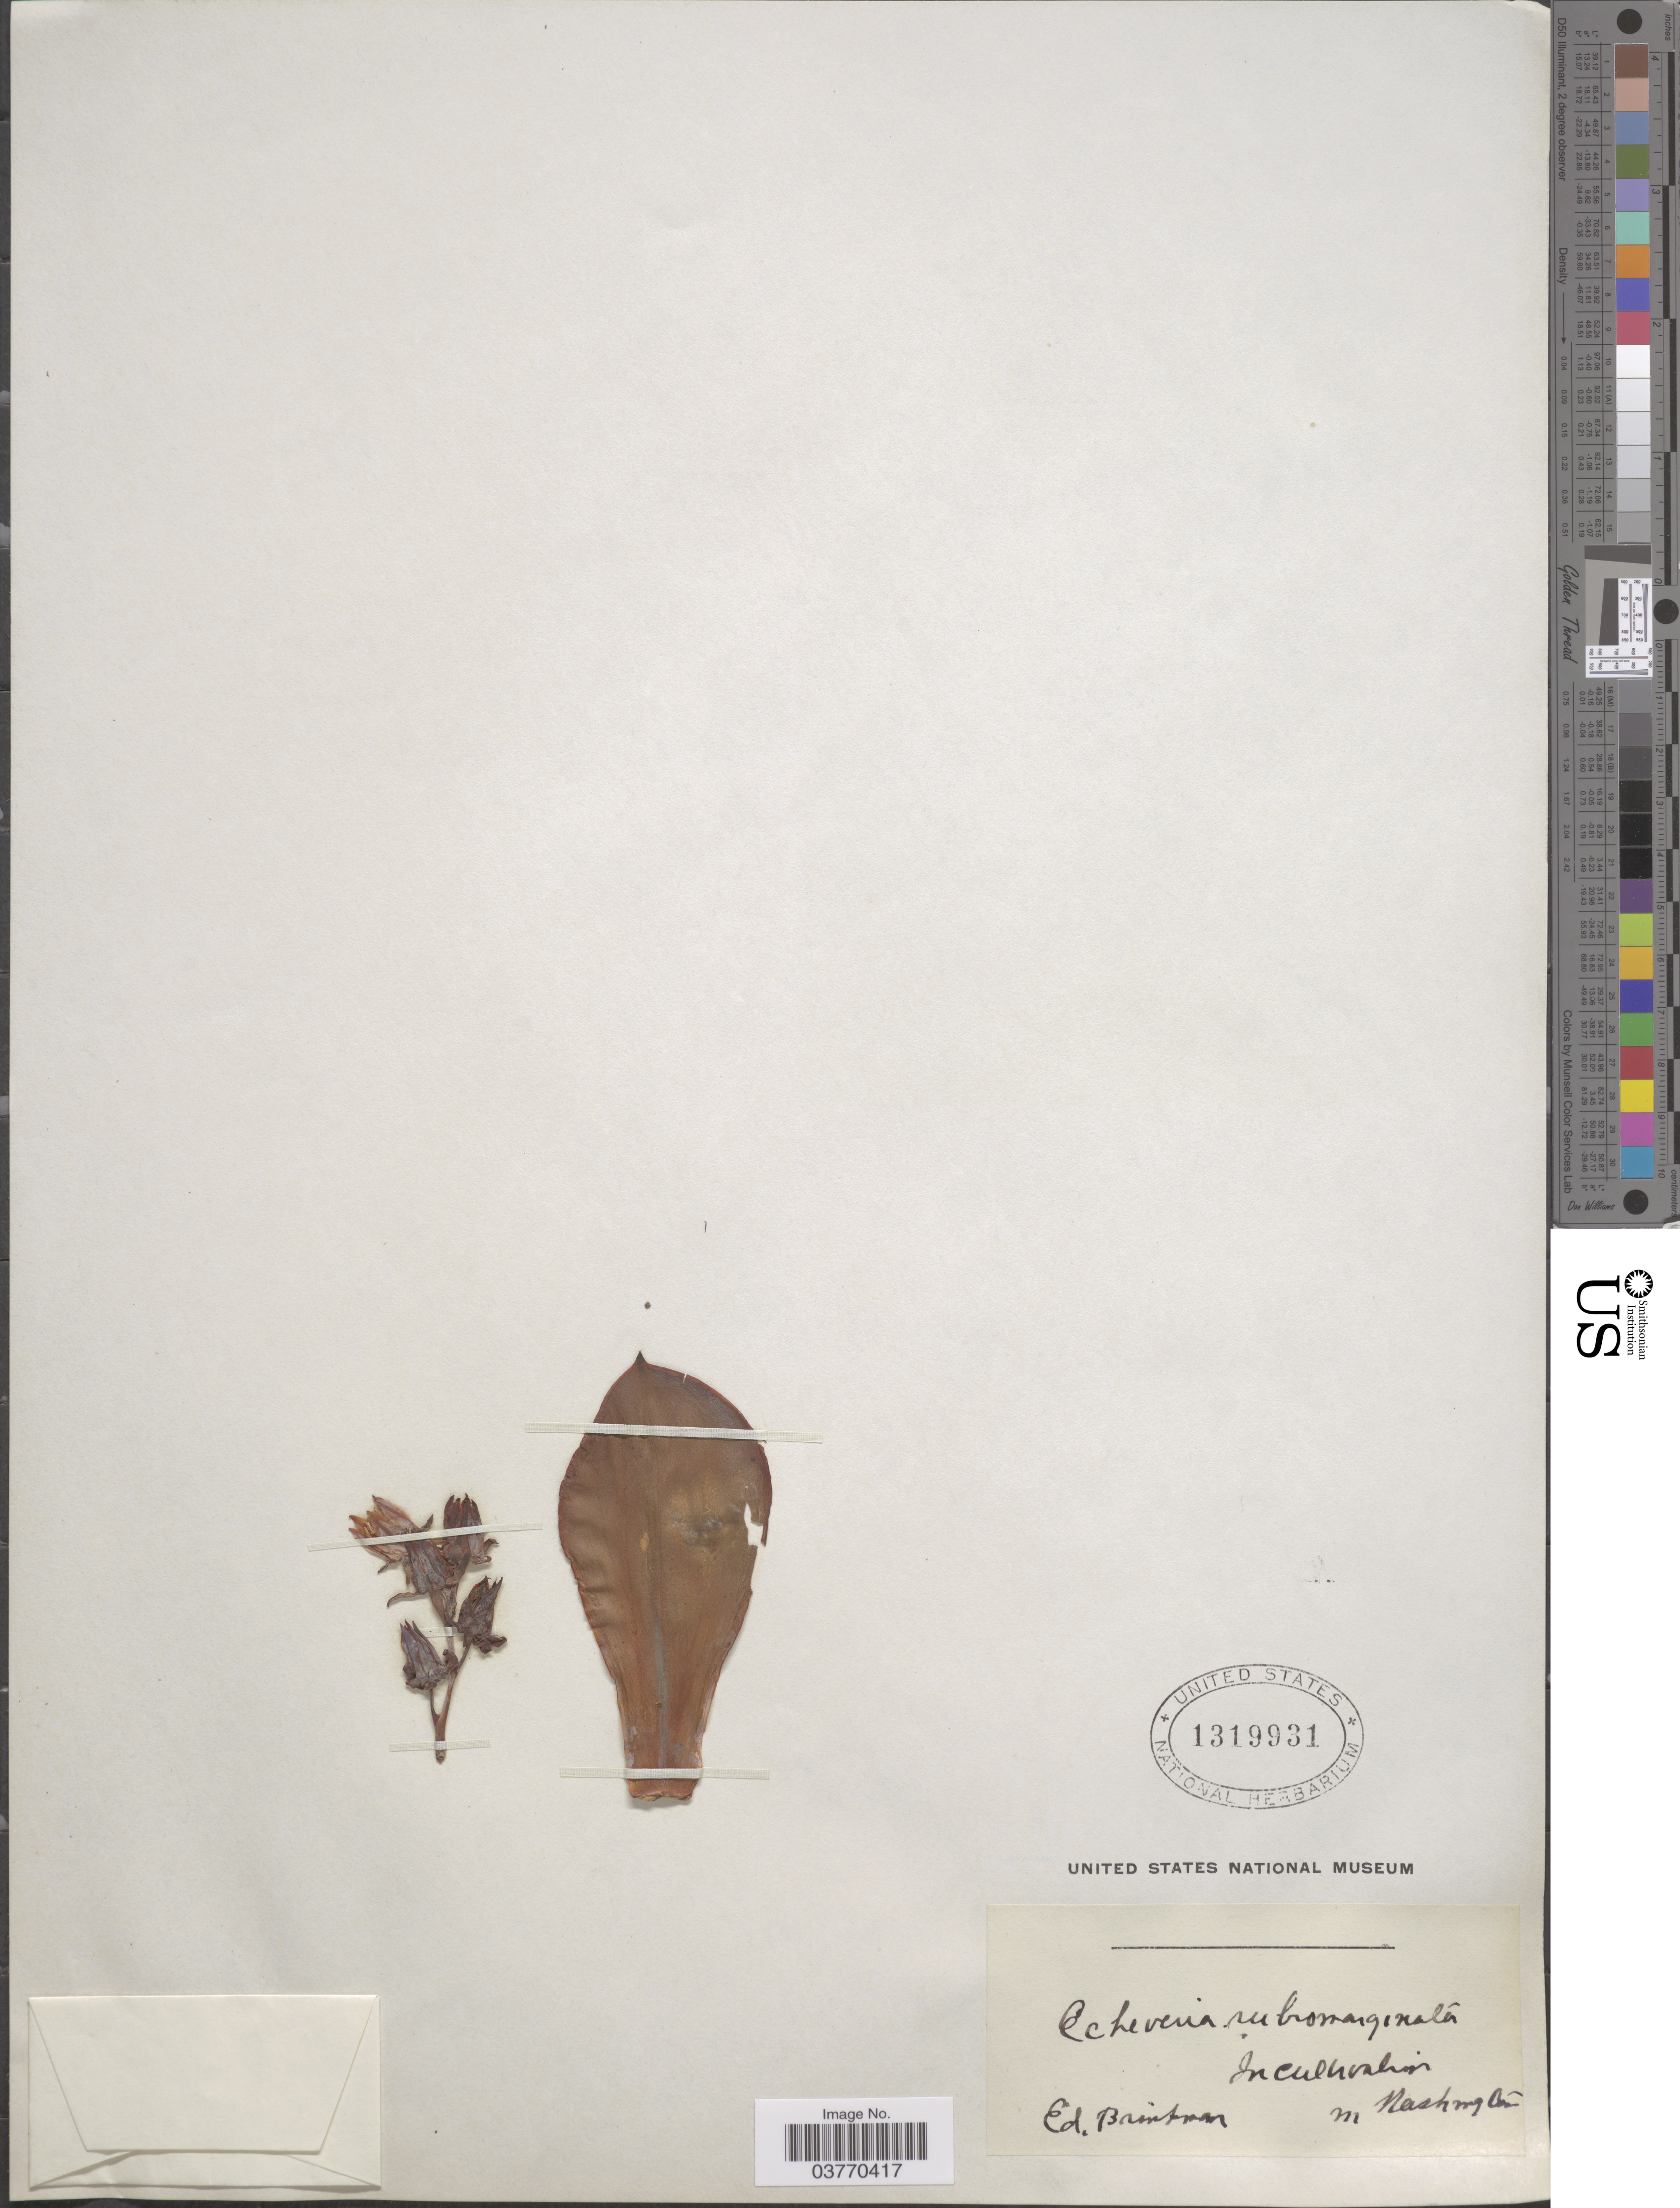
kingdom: Plantae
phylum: Tracheophyta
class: Magnoliopsida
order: Saxifragales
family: Crassulaceae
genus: Echeveria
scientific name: Echeveria rubromarginata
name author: Rose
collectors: E. Brinkman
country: United States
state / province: Washington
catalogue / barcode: US 1319931